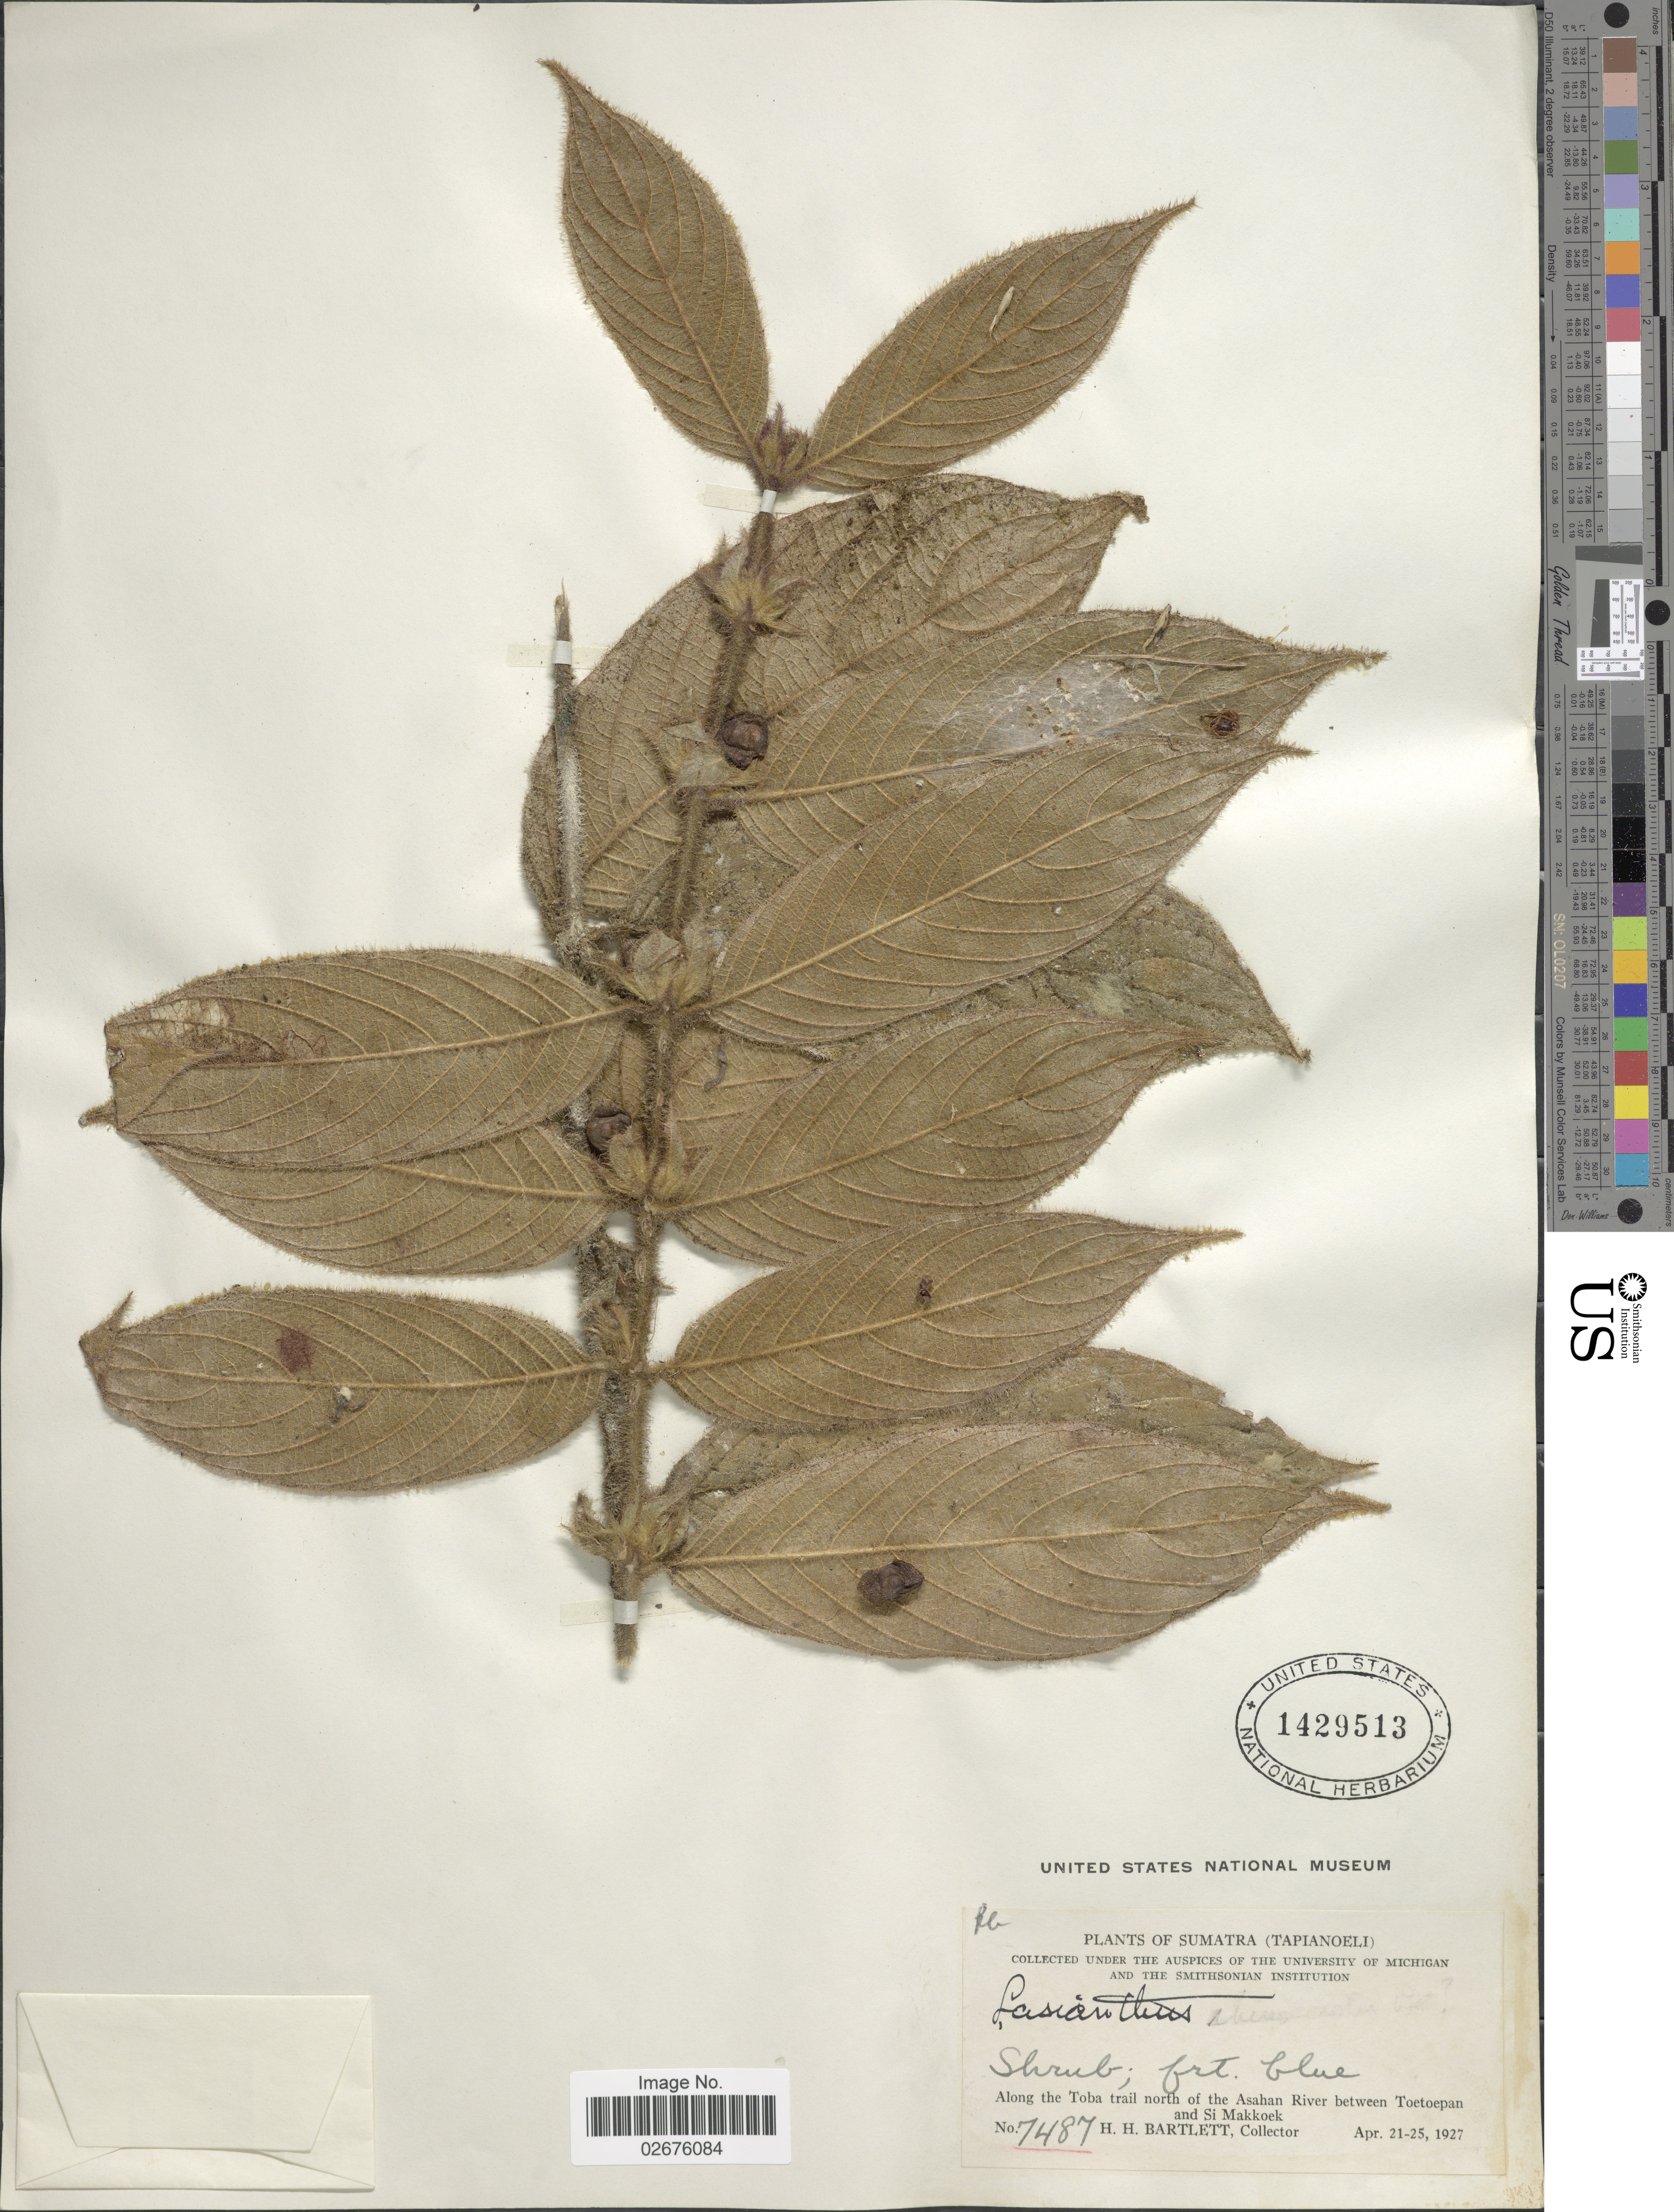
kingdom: Plantae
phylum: Tracheophyta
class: Magnoliopsida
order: Gentianales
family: Rubiaceae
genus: Lasianthus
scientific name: Lasianthus sp.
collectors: H. H. Bartlett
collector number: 7487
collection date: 1927-04-21/1927-04-25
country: Indonesia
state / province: Sumatra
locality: (Tapianoeli). Along the Toba trail north of the Asahan River between Toetoepan and Si Makkoek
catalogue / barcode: US 1429513